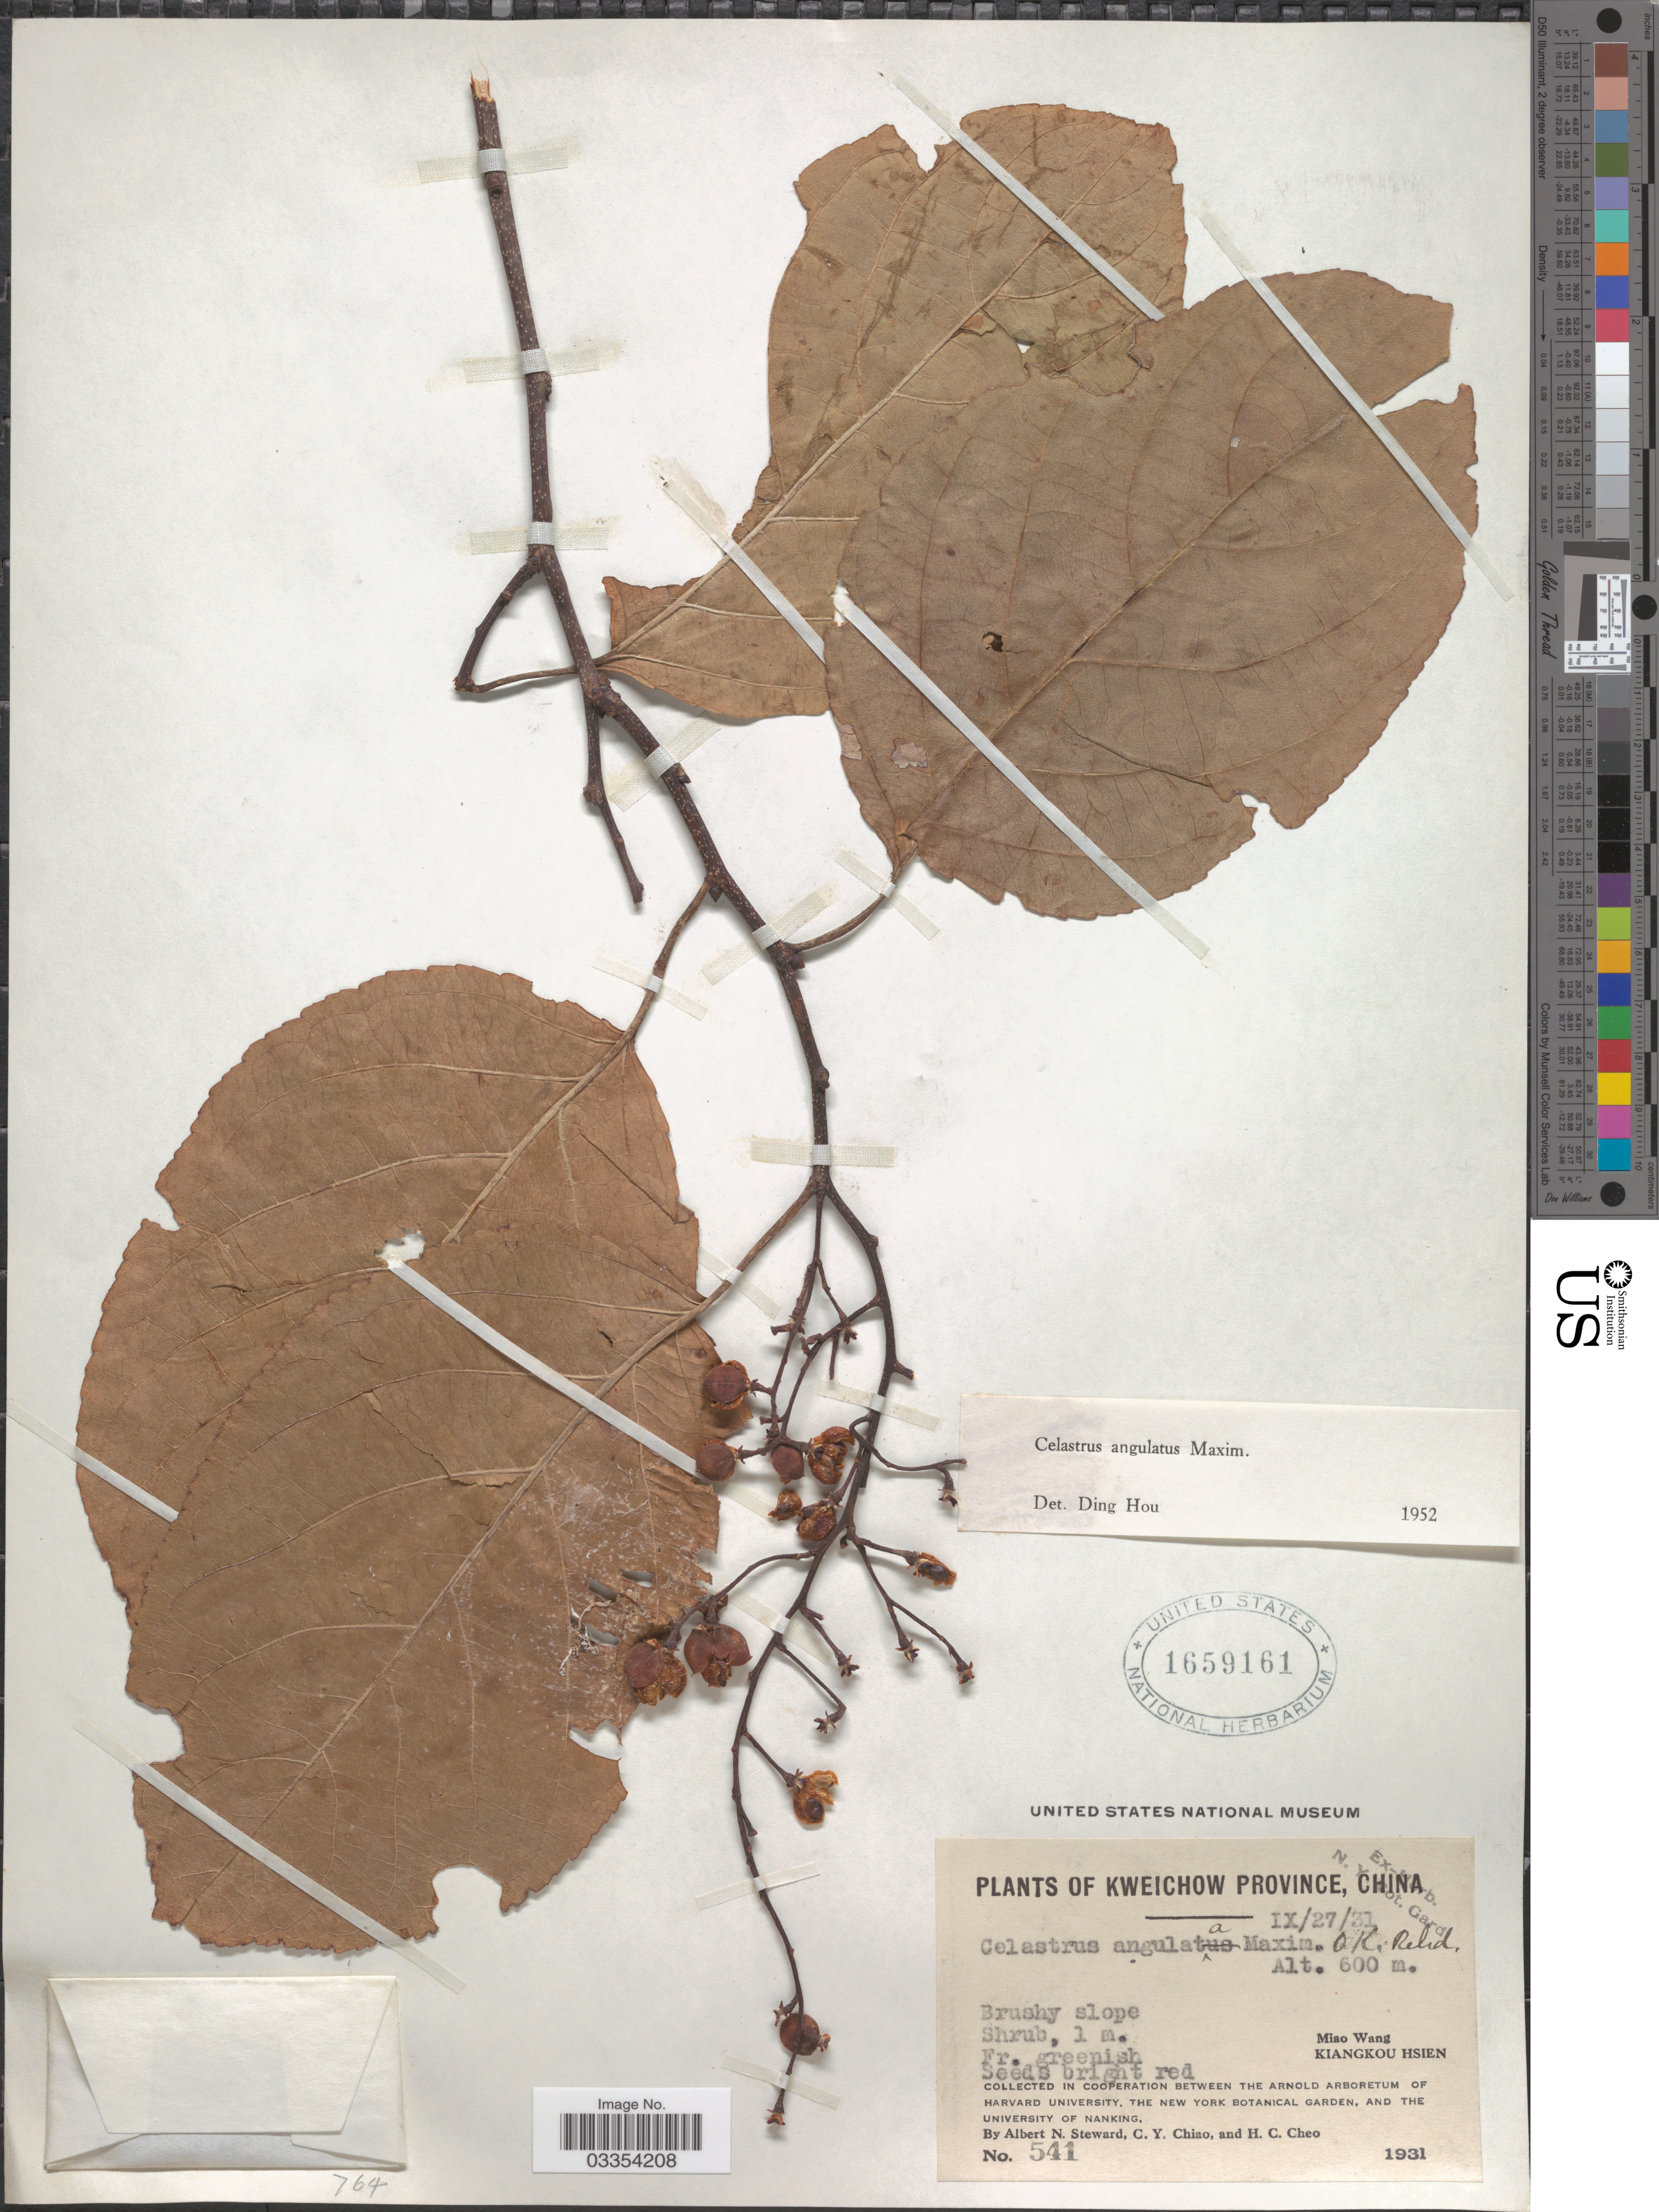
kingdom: Plantae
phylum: Tracheophyta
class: Magnoliopsida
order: Celastrales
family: Celastraceae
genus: Celastrus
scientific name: Celastrus angulatus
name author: Maxim.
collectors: A. N. Steward, C. Y. Chiao & H. Cheo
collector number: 541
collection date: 1931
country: China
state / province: Guizhou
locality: Kweichow Province. Miao Wang. Kiangkou Hsien.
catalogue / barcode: US 1659161